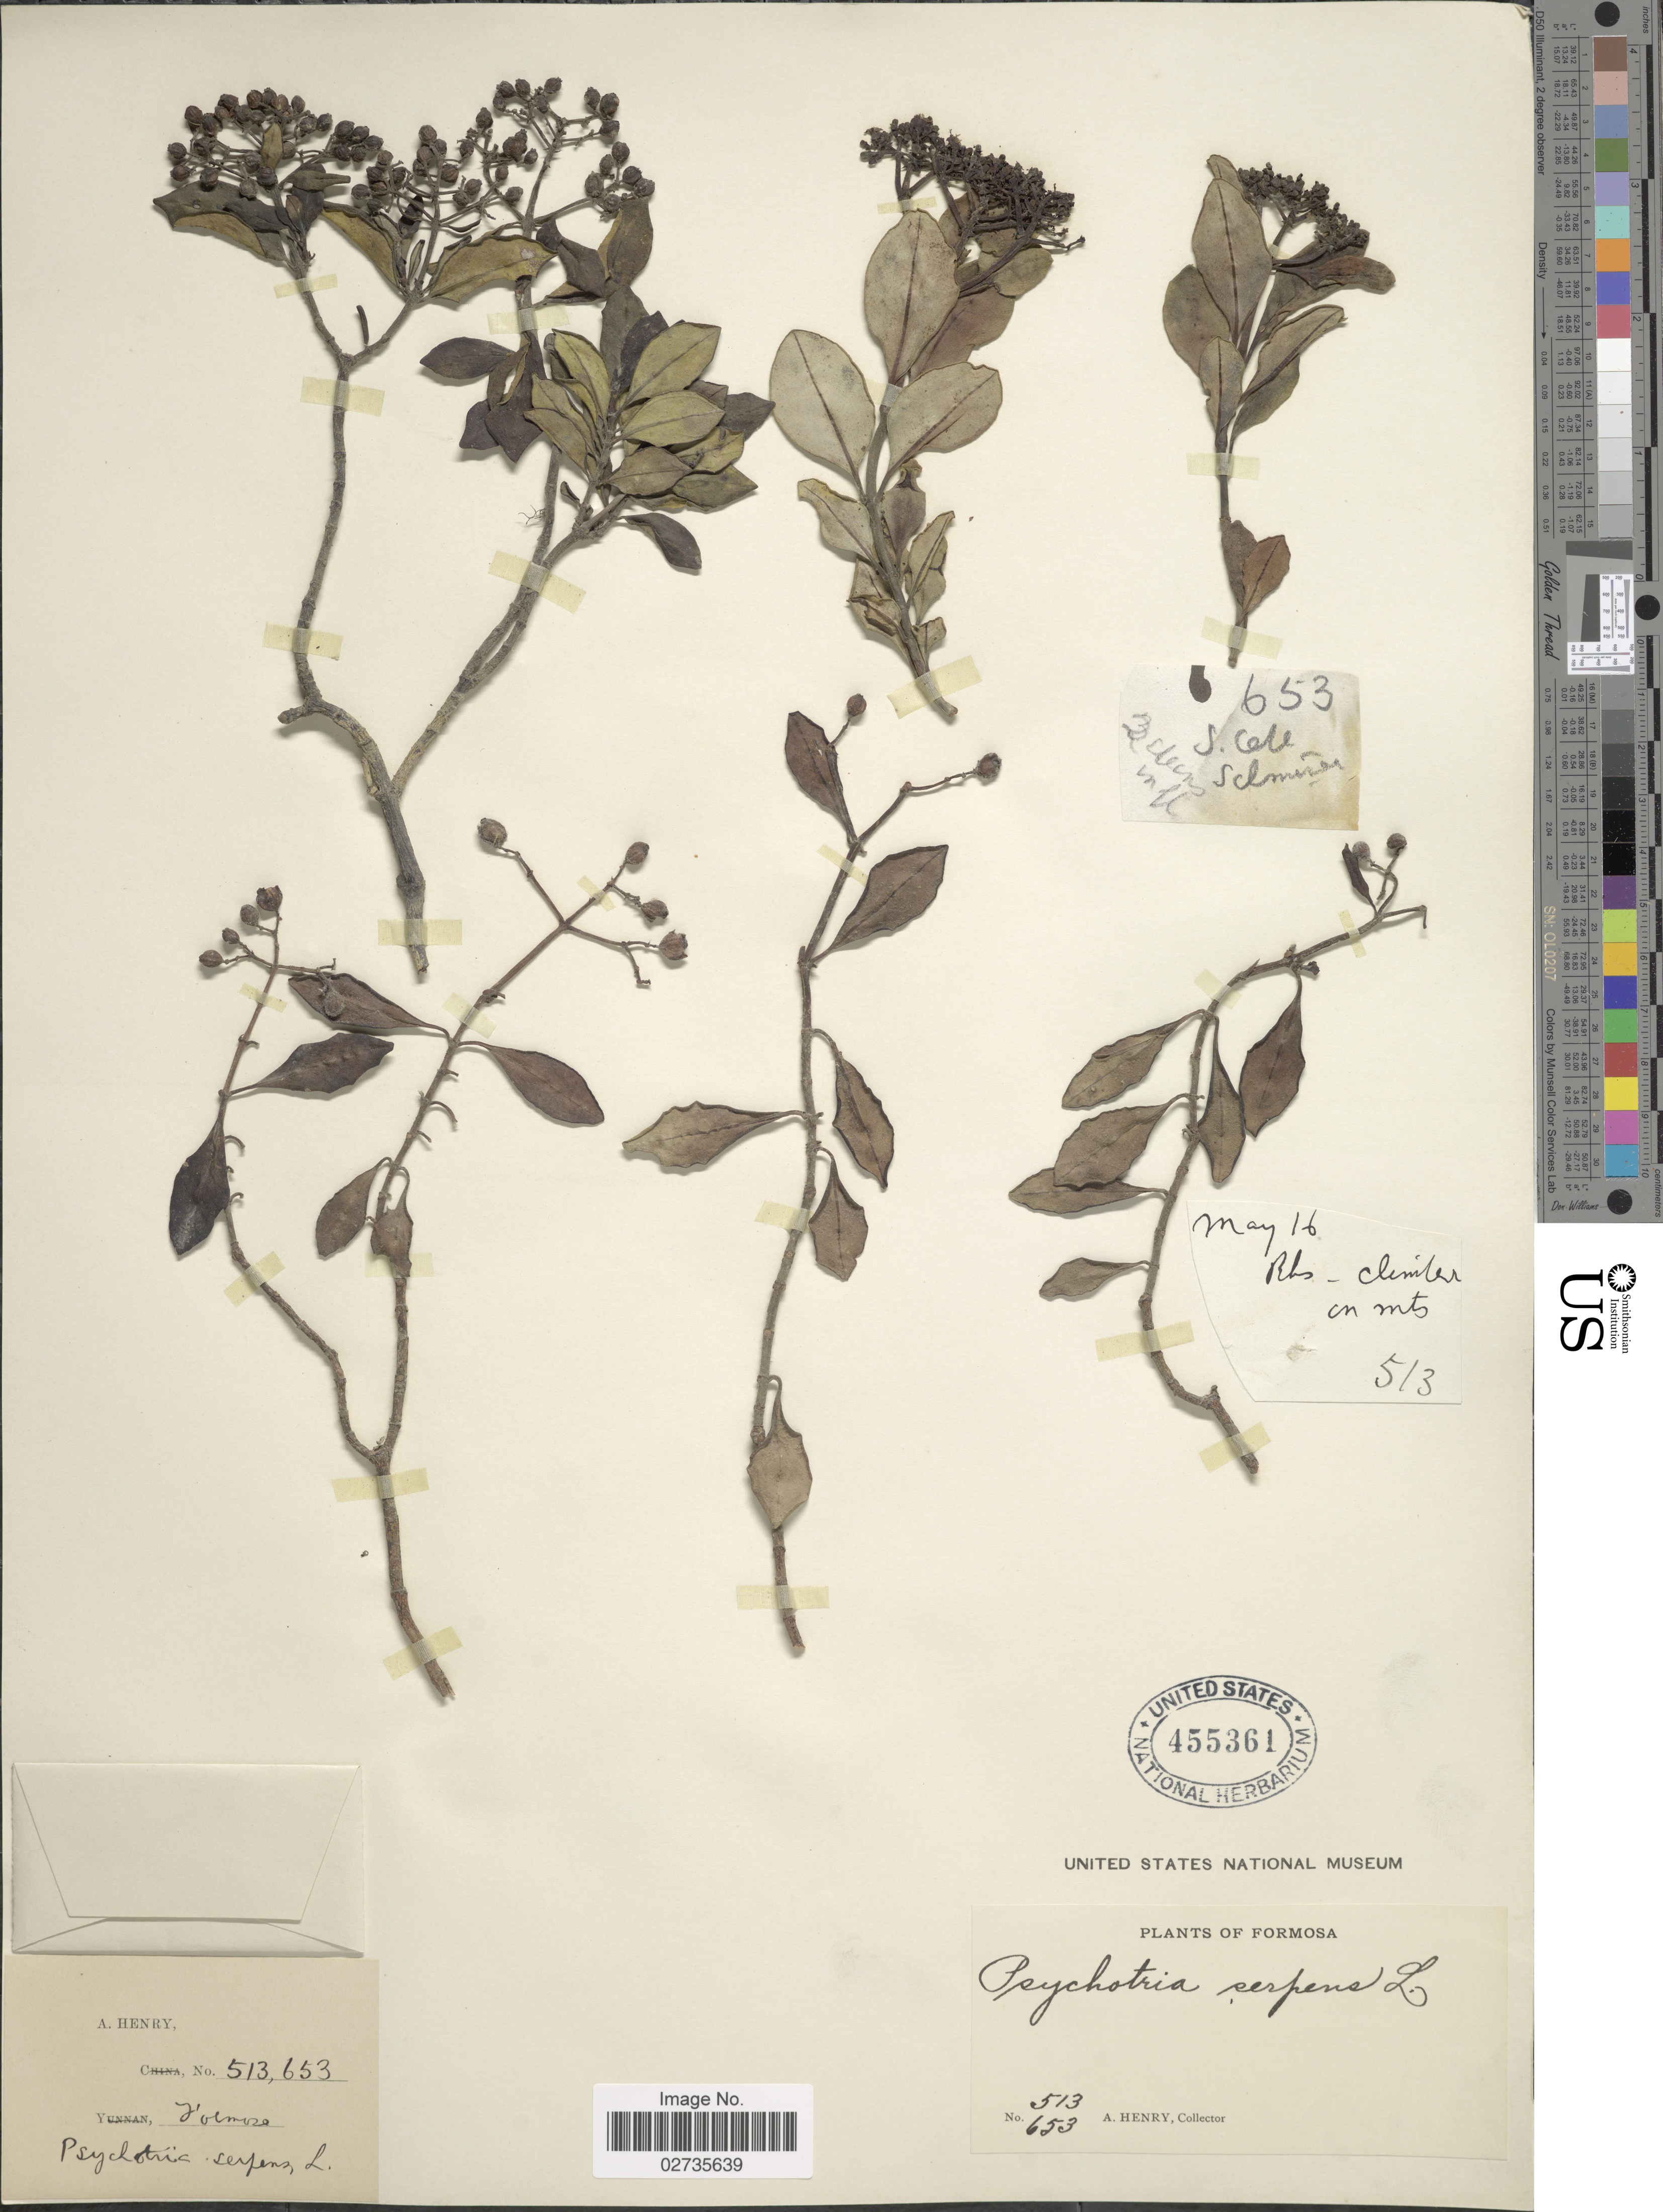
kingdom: Plantae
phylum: Tracheophyta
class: Magnoliopsida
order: Gentianales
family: Rubiaceae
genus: Psychotria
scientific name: Psychotria serpens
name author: L.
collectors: A. Henry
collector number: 513/653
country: Taiwan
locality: Formosa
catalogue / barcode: US 455361